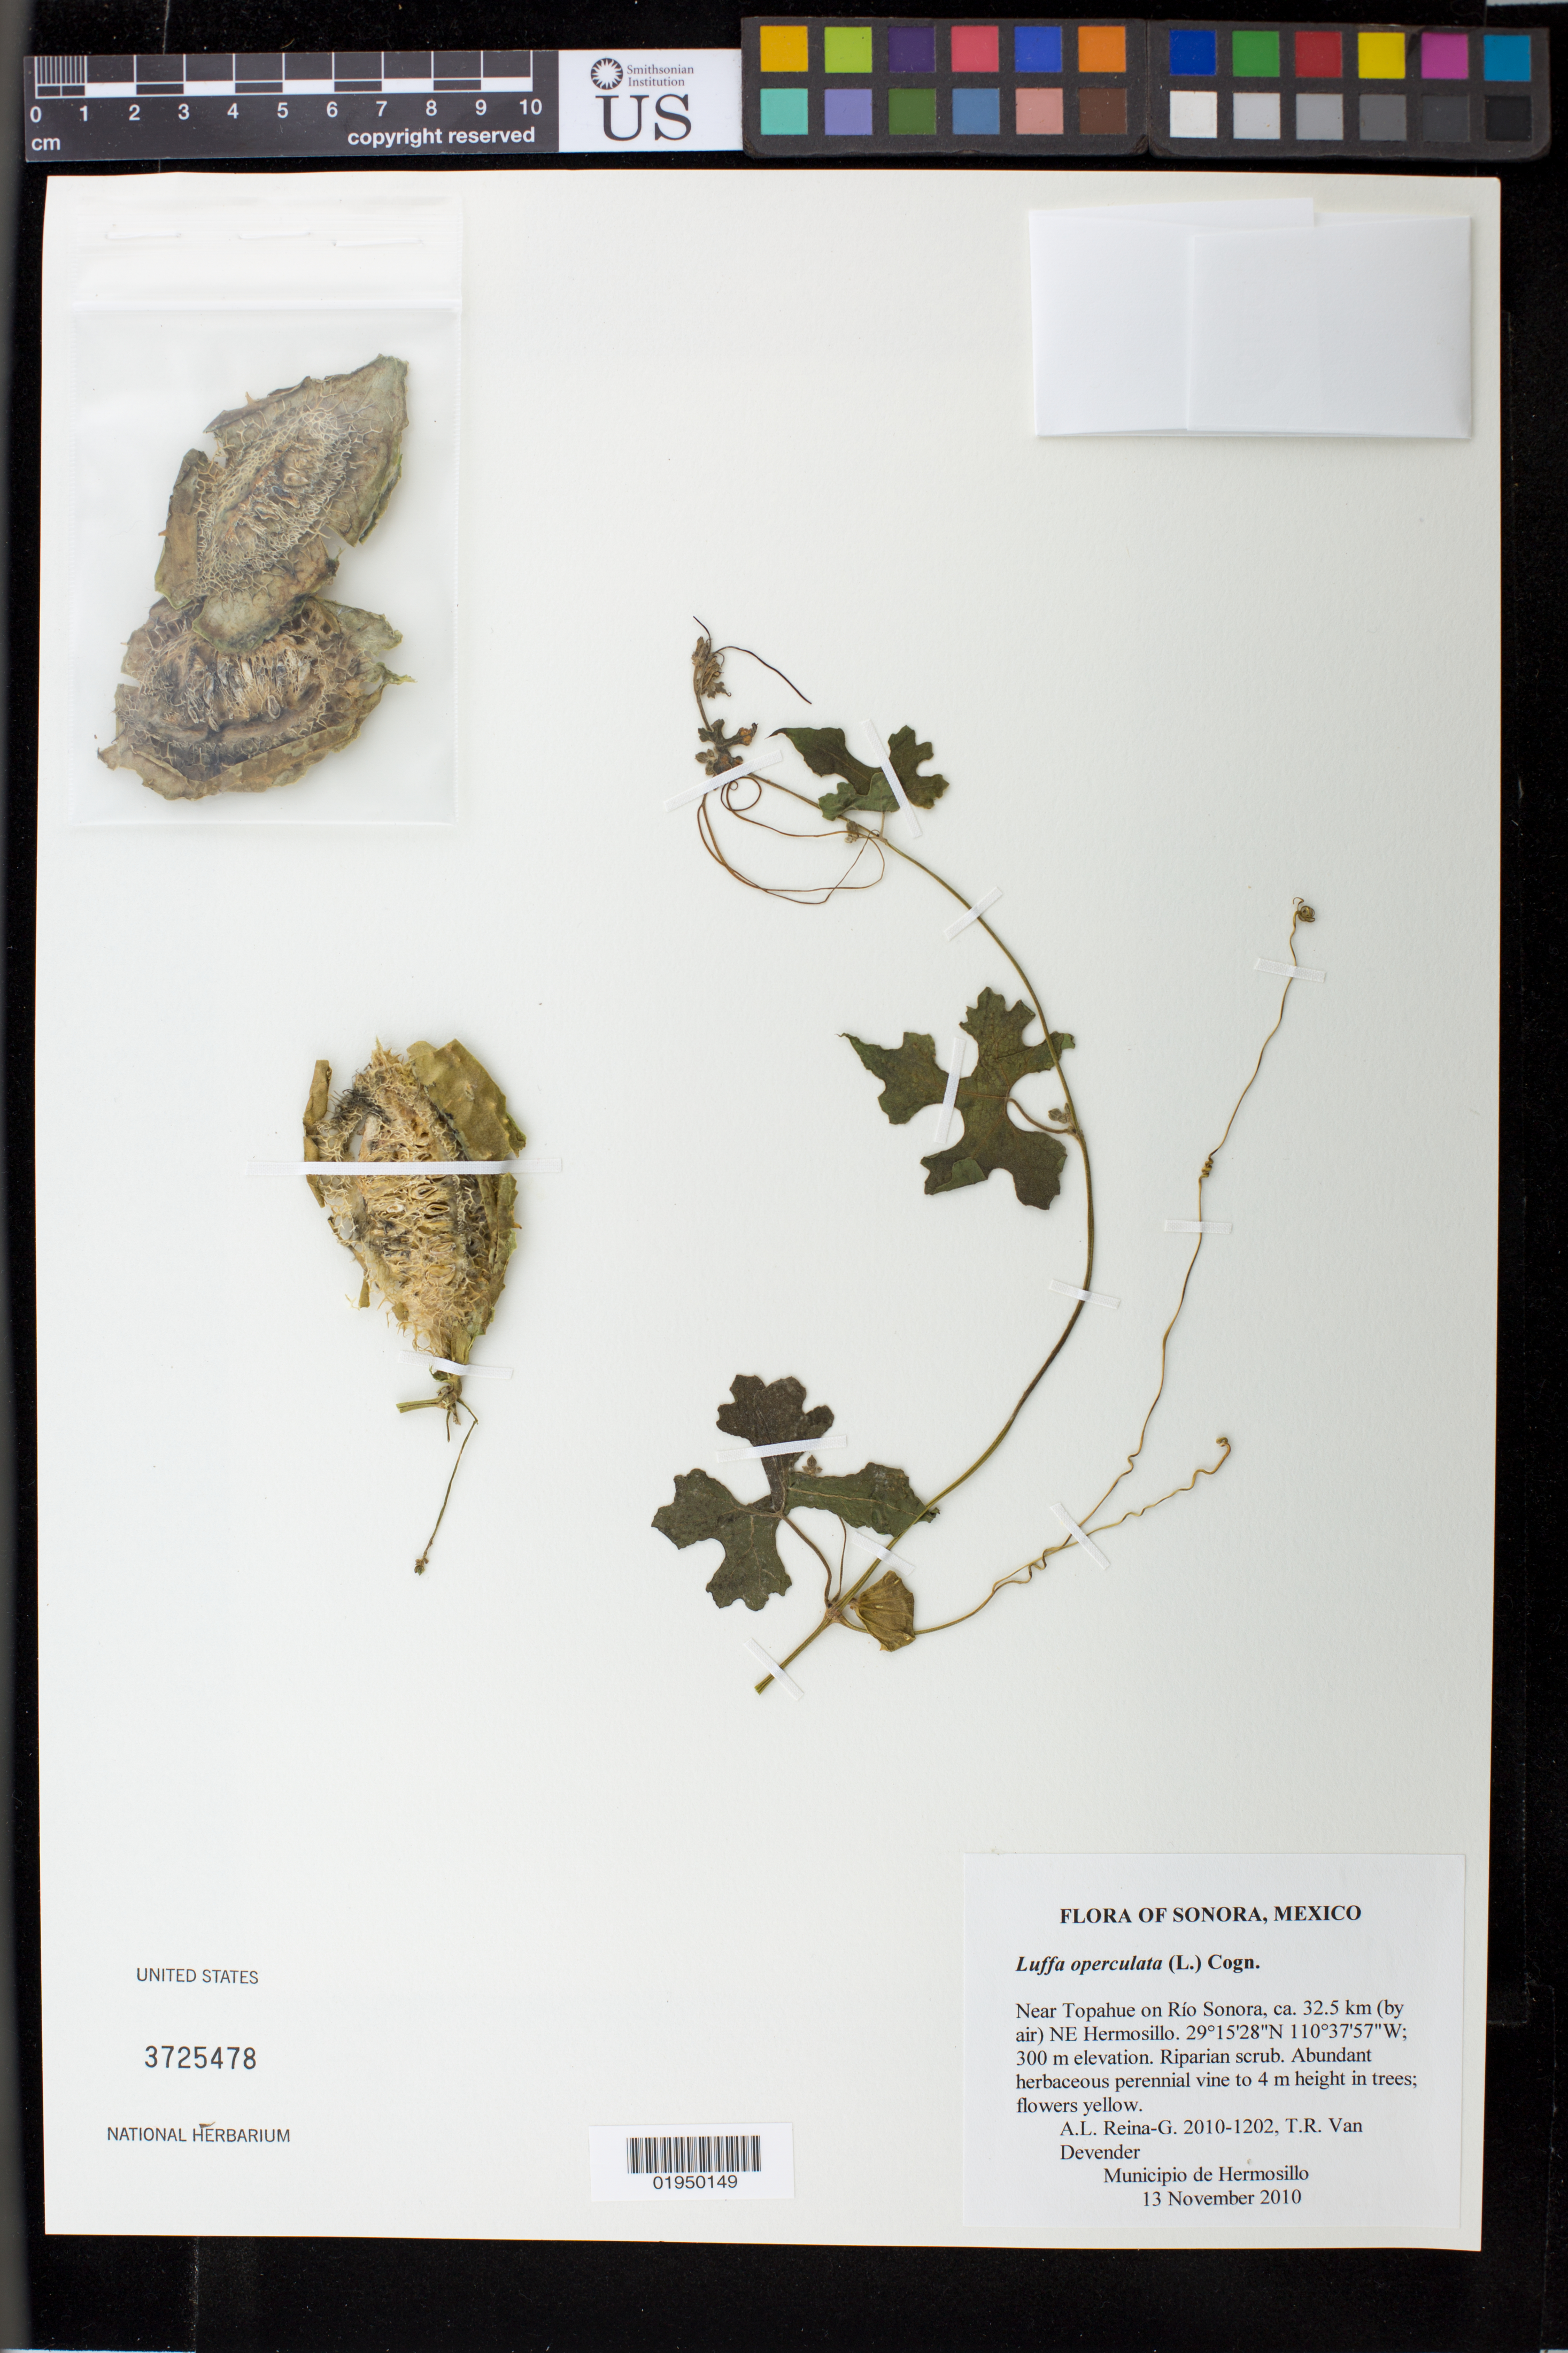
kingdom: Plantae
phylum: Tracheophyta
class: Magnoliopsida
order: Cucurbitales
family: Cucurbitaceae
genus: Luffa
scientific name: Luffa operculata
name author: (L.) Cogn.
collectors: A. L. Reina G. & T. R. Van Devender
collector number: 2010-1202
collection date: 2010-11-13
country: Mexico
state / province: Sonora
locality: Near Topahue on Rio Sonora, ca. 32.5 km (by air) NE Hermosillo.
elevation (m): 300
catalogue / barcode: US 3725478